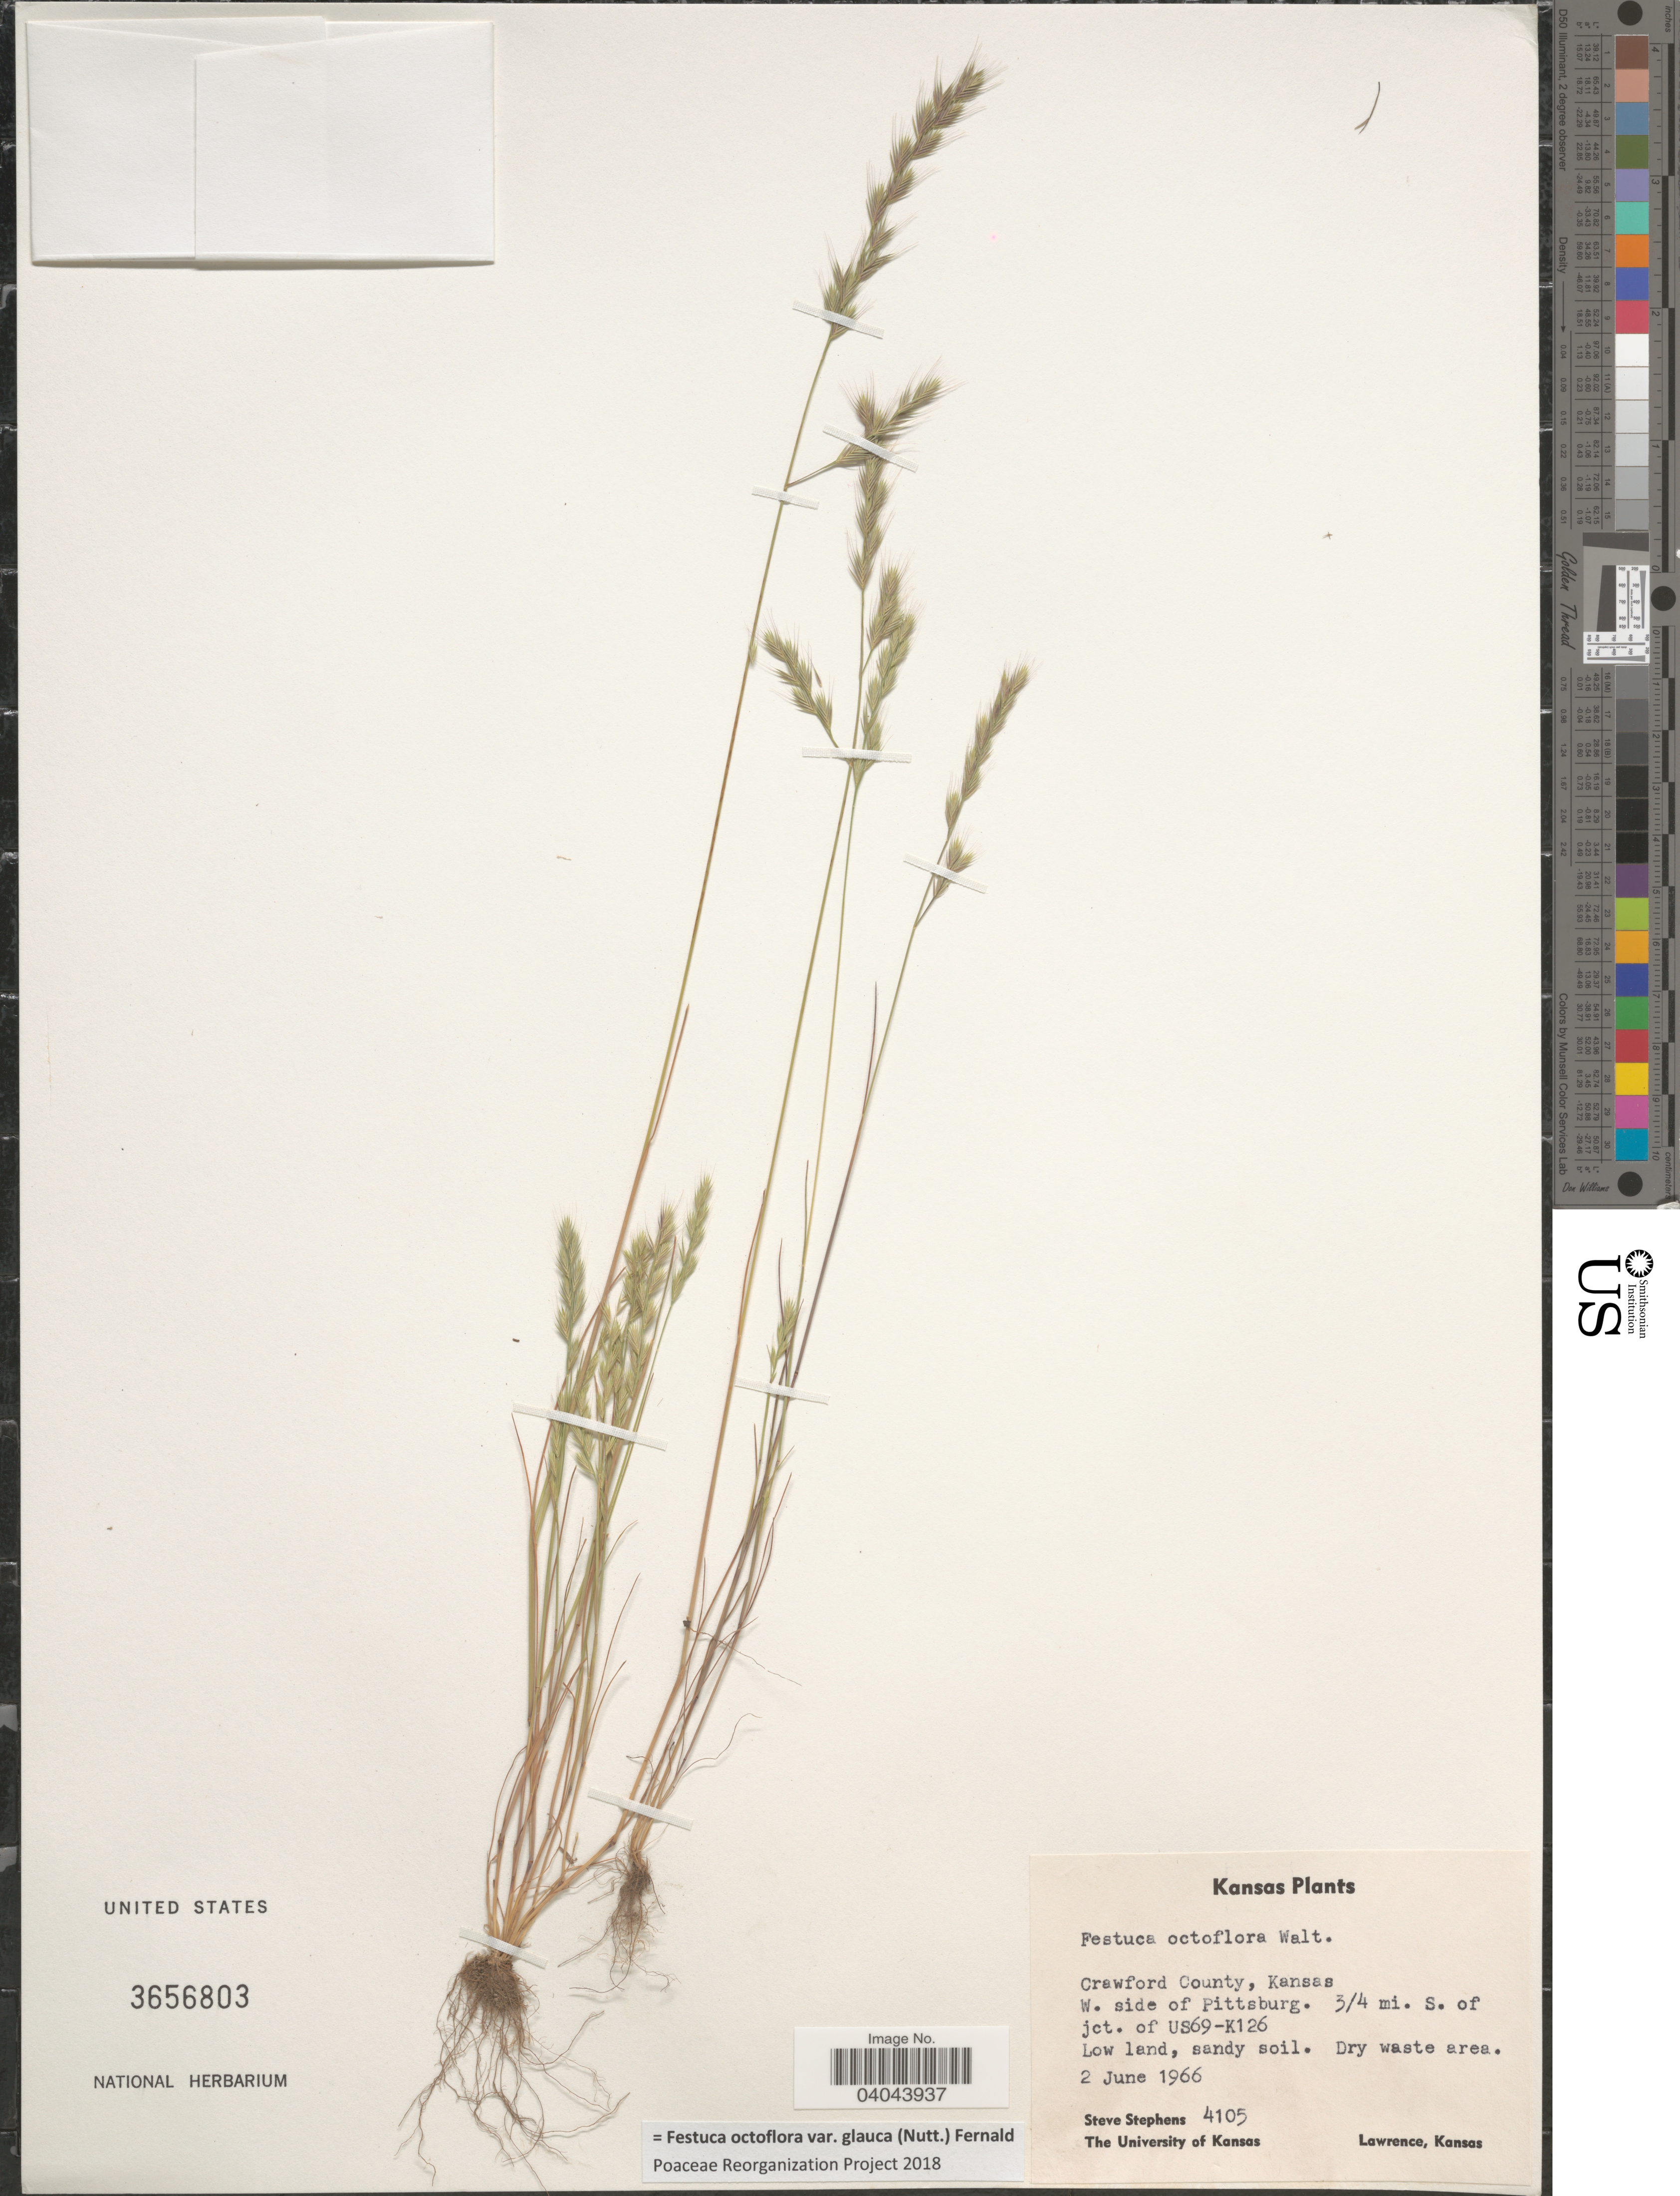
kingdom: Plantae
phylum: Tracheophyta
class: Liliopsida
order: Poales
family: Poaceae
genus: Festuca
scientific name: Festuca octoflora var. glauca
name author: (Nutt.) Fernald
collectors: S. Stephens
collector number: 4105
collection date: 1966-06-02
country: United States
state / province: Kansas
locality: Crawford County. W. side of Pittsburg. ¾ mi. S. of jct. of US69-K126.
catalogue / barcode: US 3656803